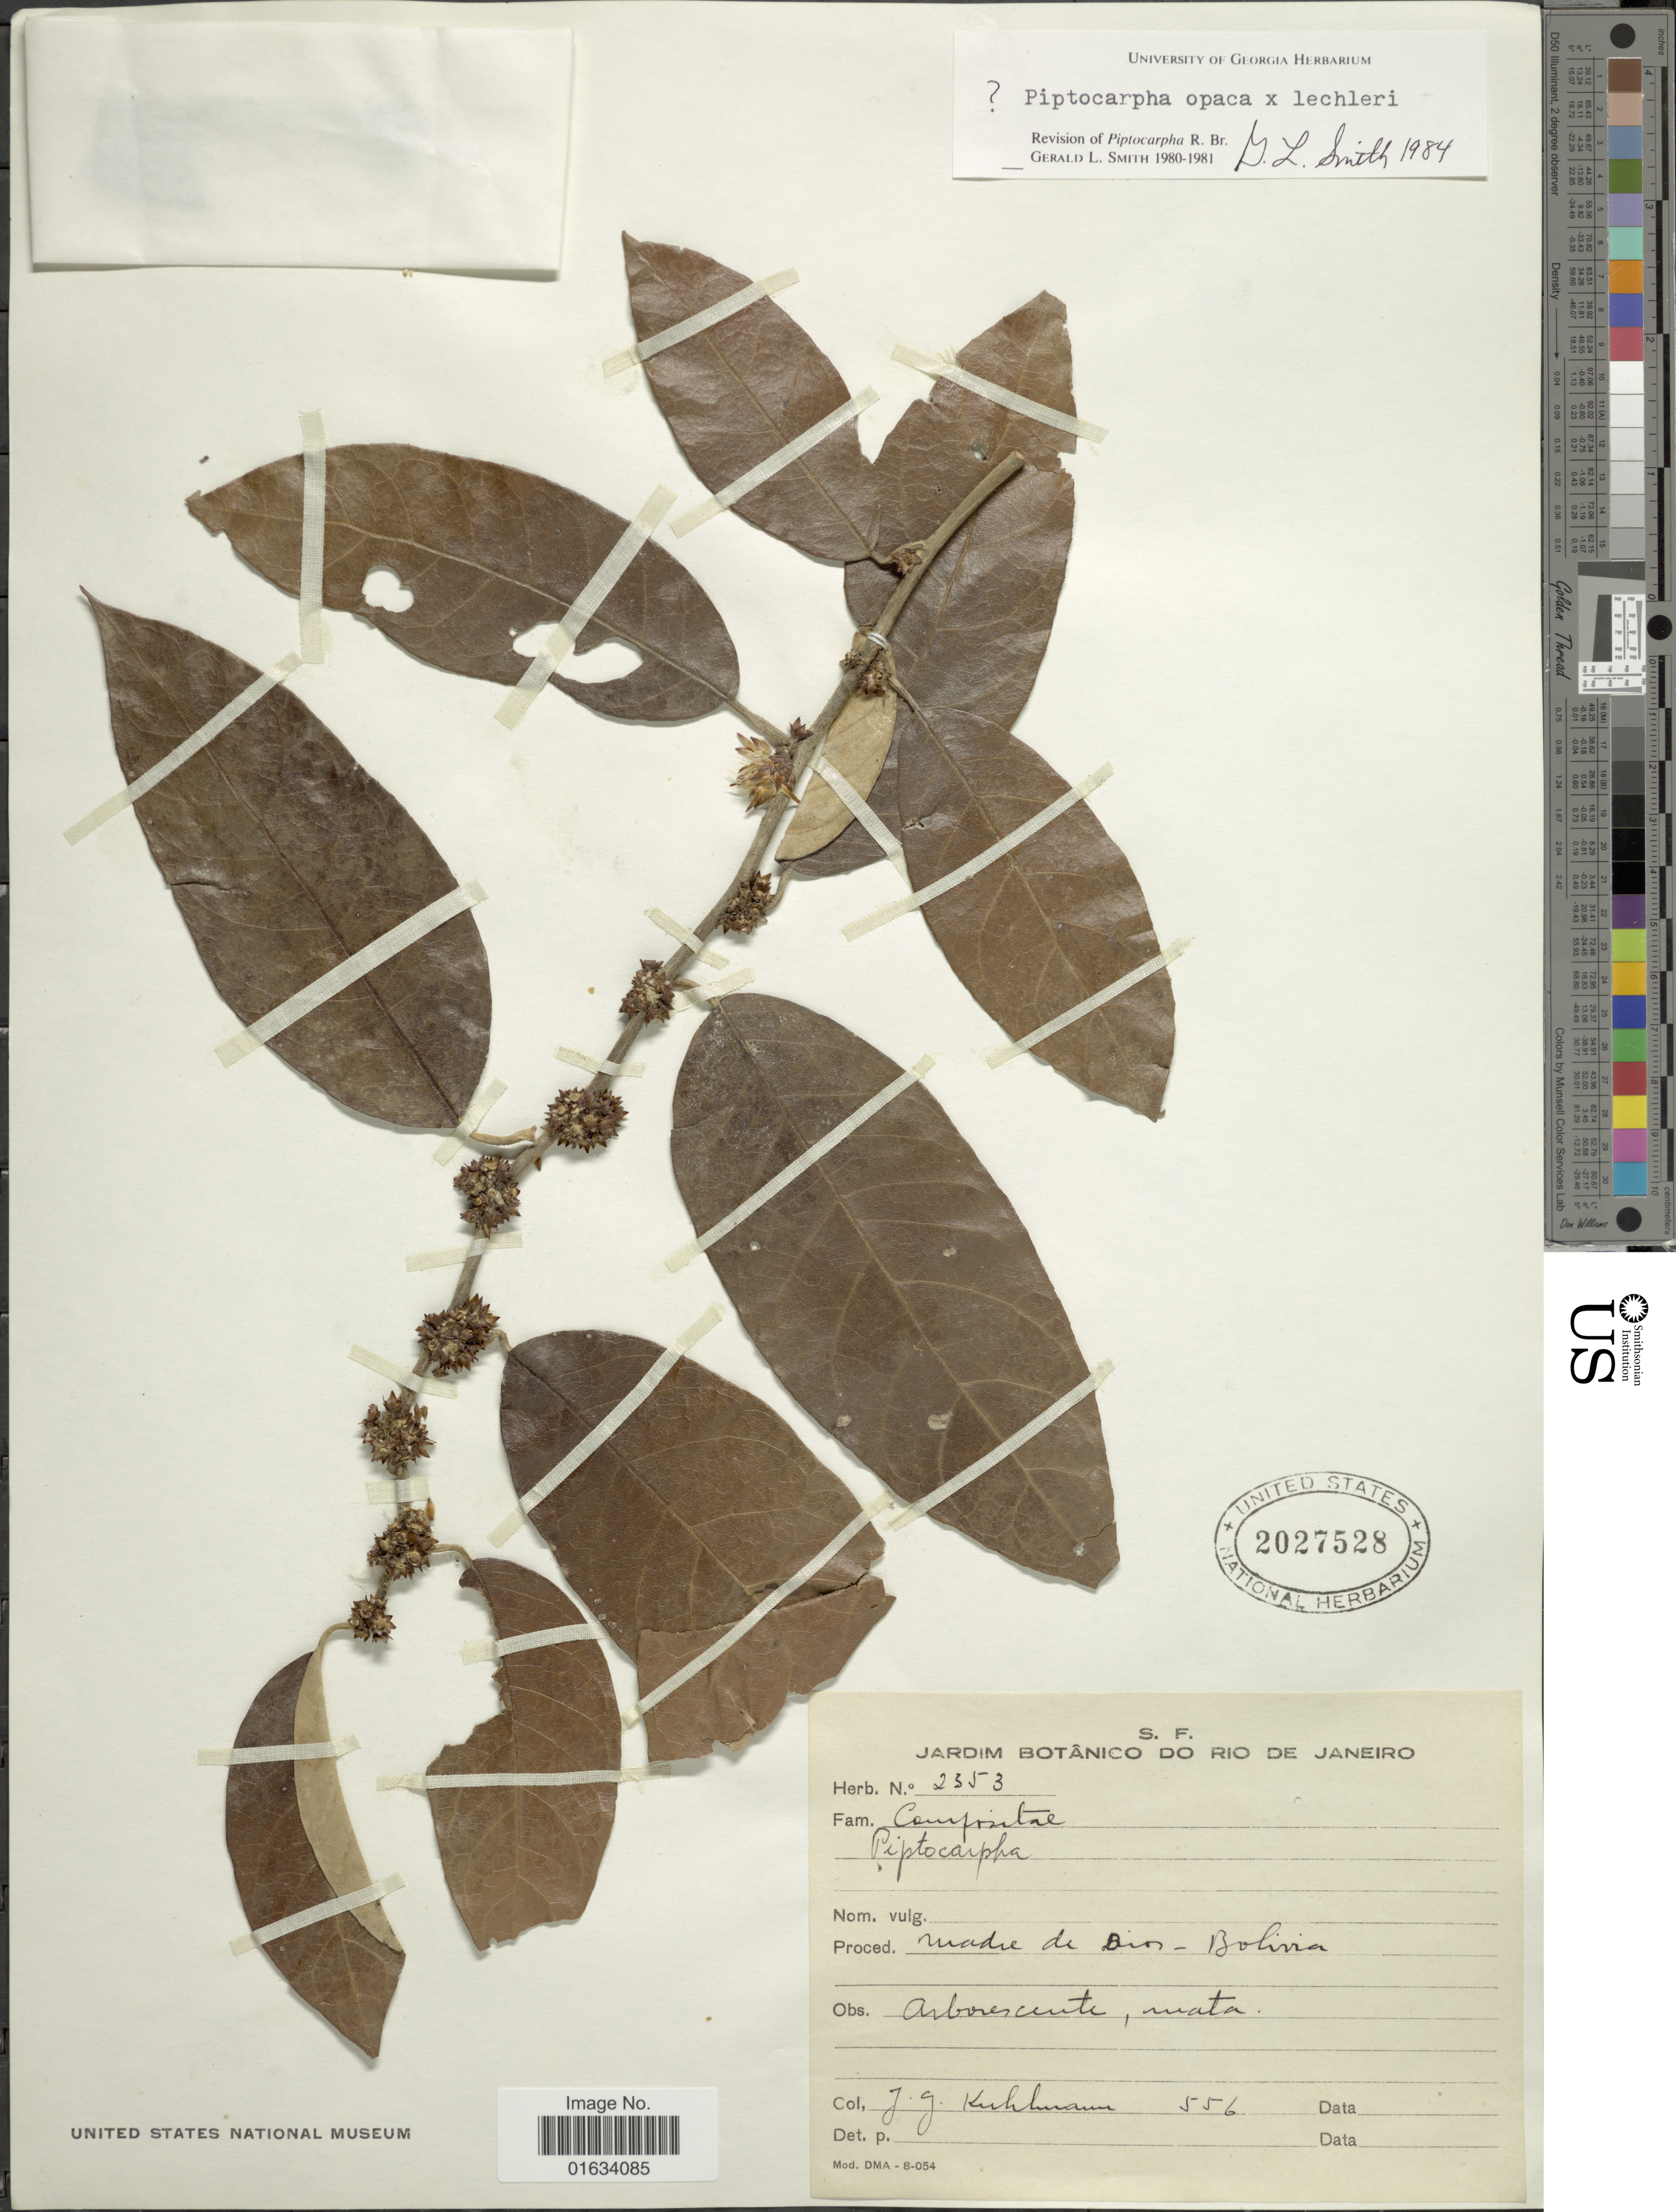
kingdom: Plantae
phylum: Tracheophyta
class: Magnoliopsida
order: Asterales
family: Asteraceae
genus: Piptocarpha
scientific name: Piptocarpha opaca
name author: (Benth.) Baker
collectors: J. G. Kuhlmann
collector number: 556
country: Peru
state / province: Madre de Dios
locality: Madre de Dios - Bolivia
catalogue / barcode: US 2027528